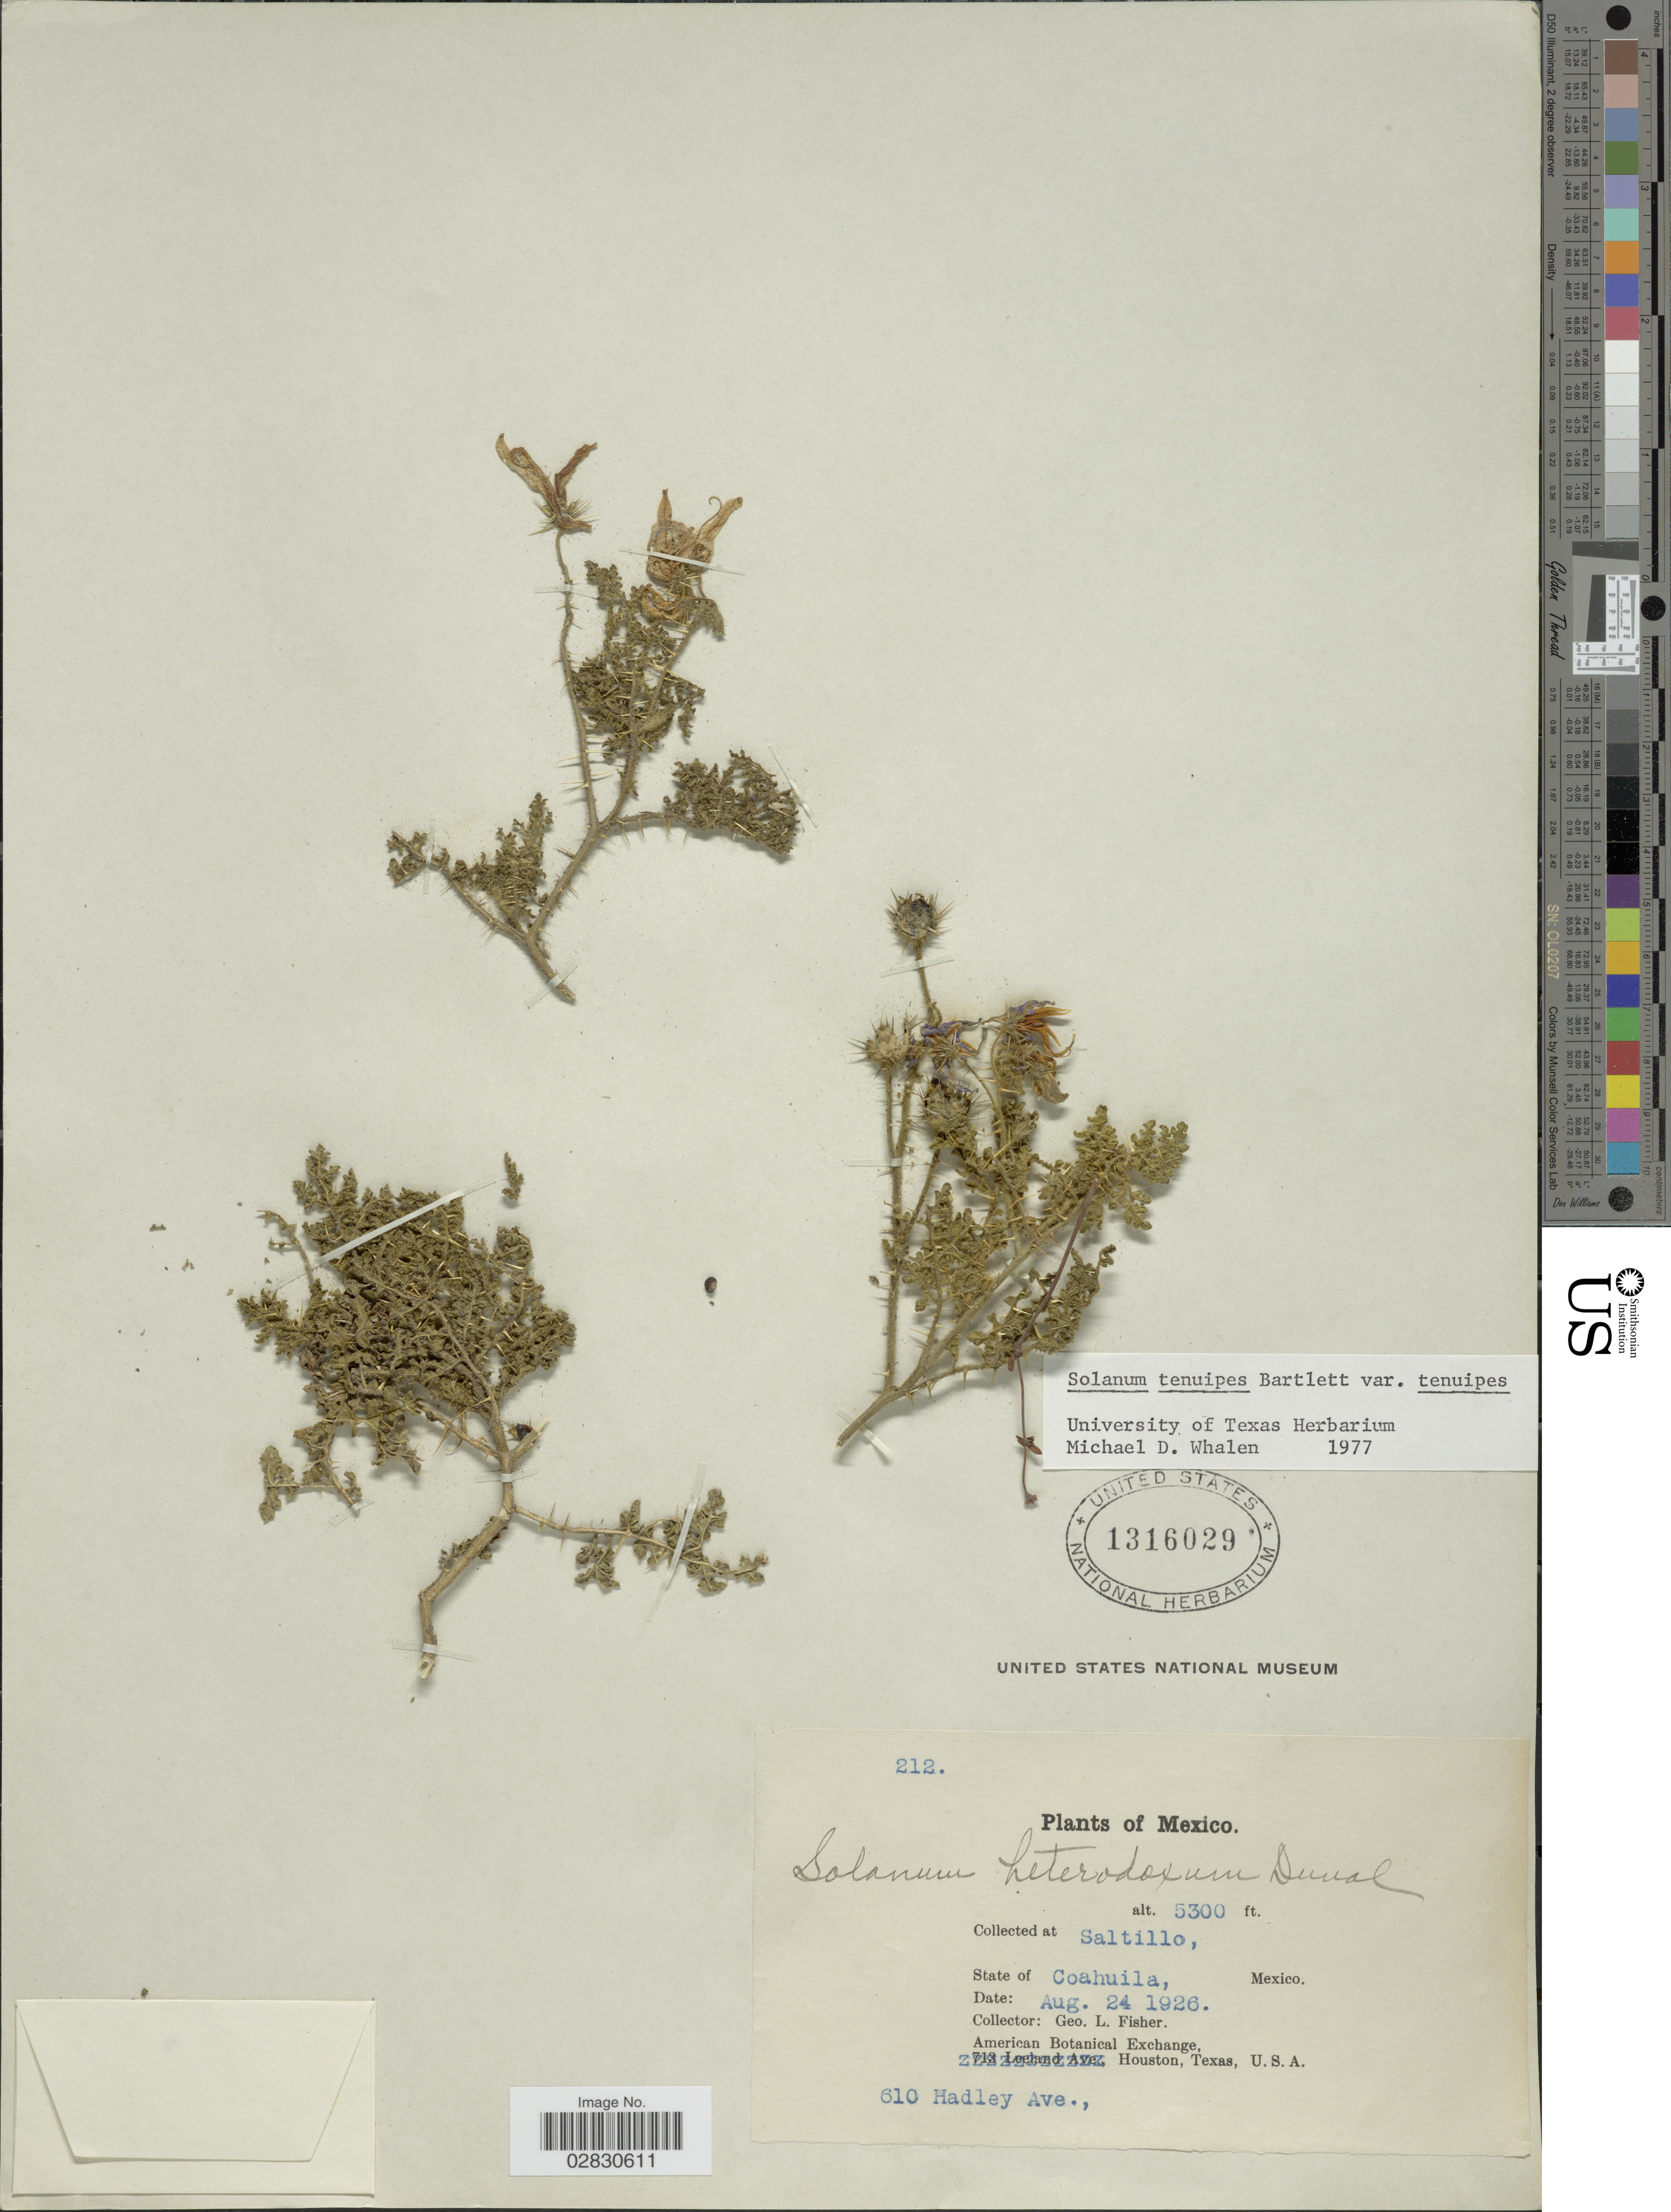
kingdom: Plantae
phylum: Tracheophyta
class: Magnoliopsida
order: Solanales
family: Solanaceae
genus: Solanum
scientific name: Solanum tenuipes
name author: Bartlett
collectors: G. L. Fisher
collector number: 212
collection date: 1926-08-24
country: Mexico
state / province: Coahuila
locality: Saltillo.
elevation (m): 1615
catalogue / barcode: US 1316029